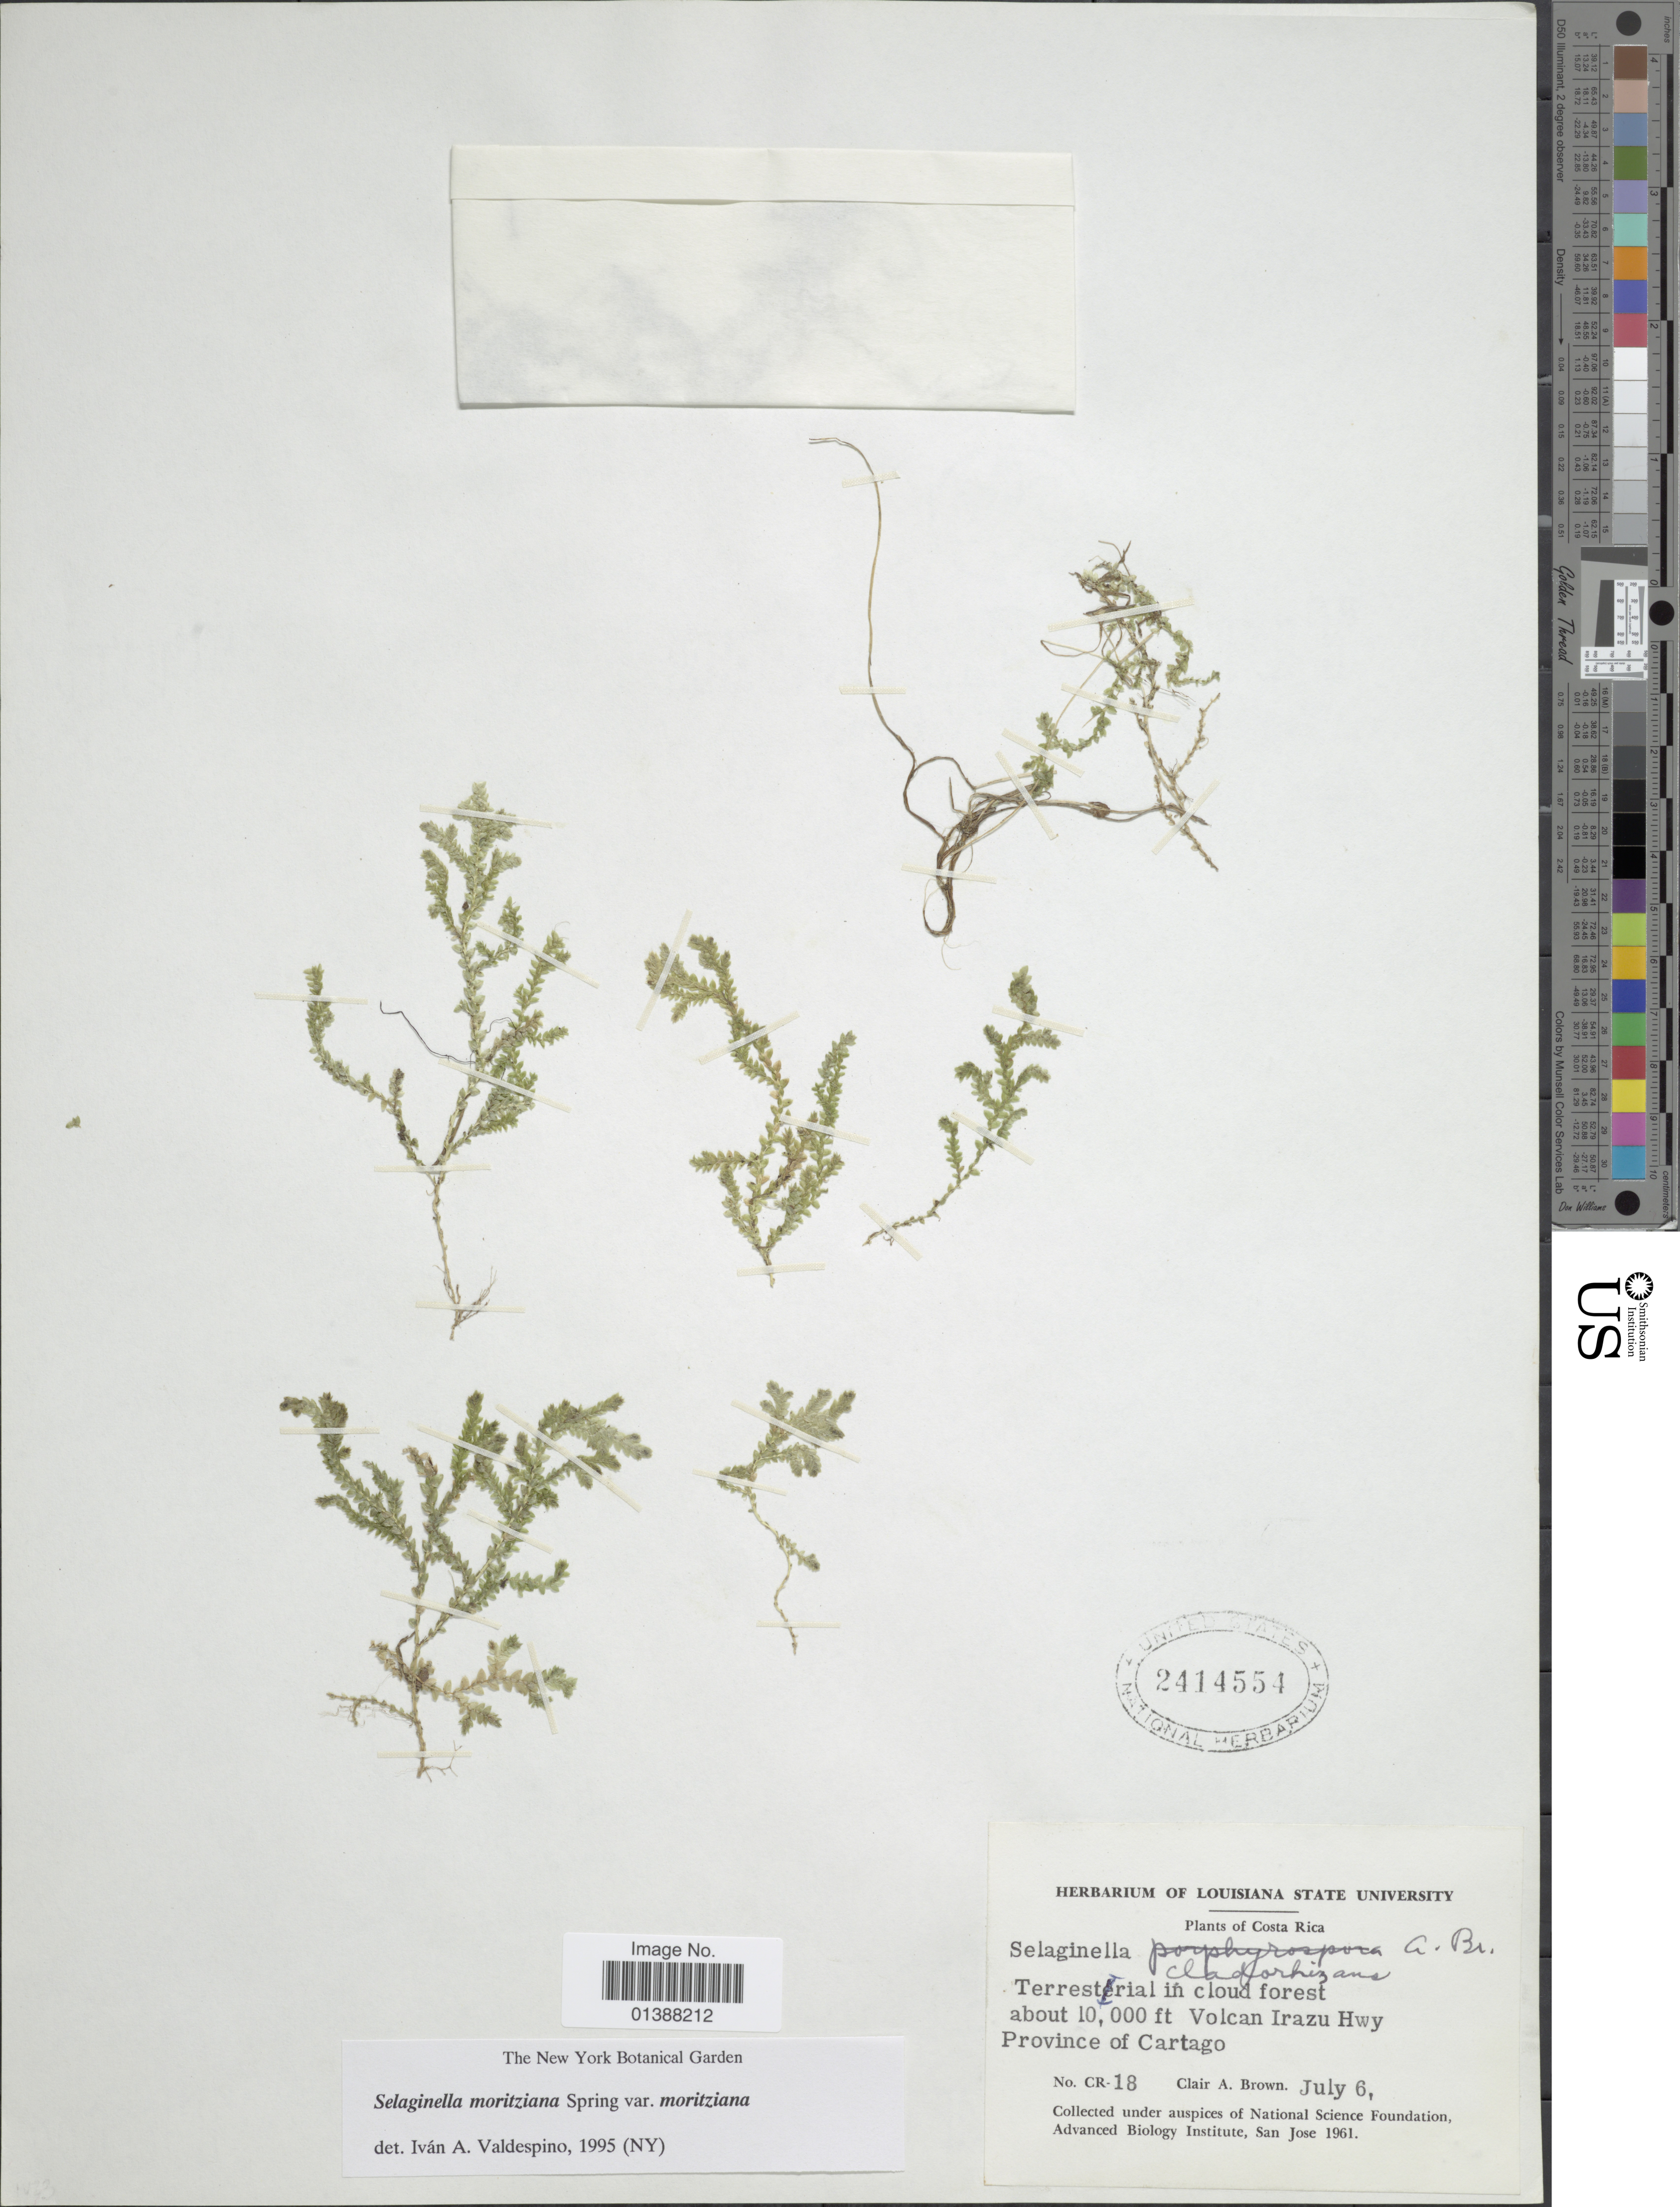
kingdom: Plantae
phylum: Tracheophyta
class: Lycopodiopsida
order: Selaginellales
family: Selaginellaceae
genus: Selaginella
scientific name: Selaginella moritziana var. moritziana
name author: Spring ex Klotzsch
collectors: C. A. Brown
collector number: CR-18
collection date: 1961-07-06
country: Costa Rica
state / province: Cartago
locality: Volcan Irazu Hwy Province of Cartago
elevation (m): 3048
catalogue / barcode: US 2414554